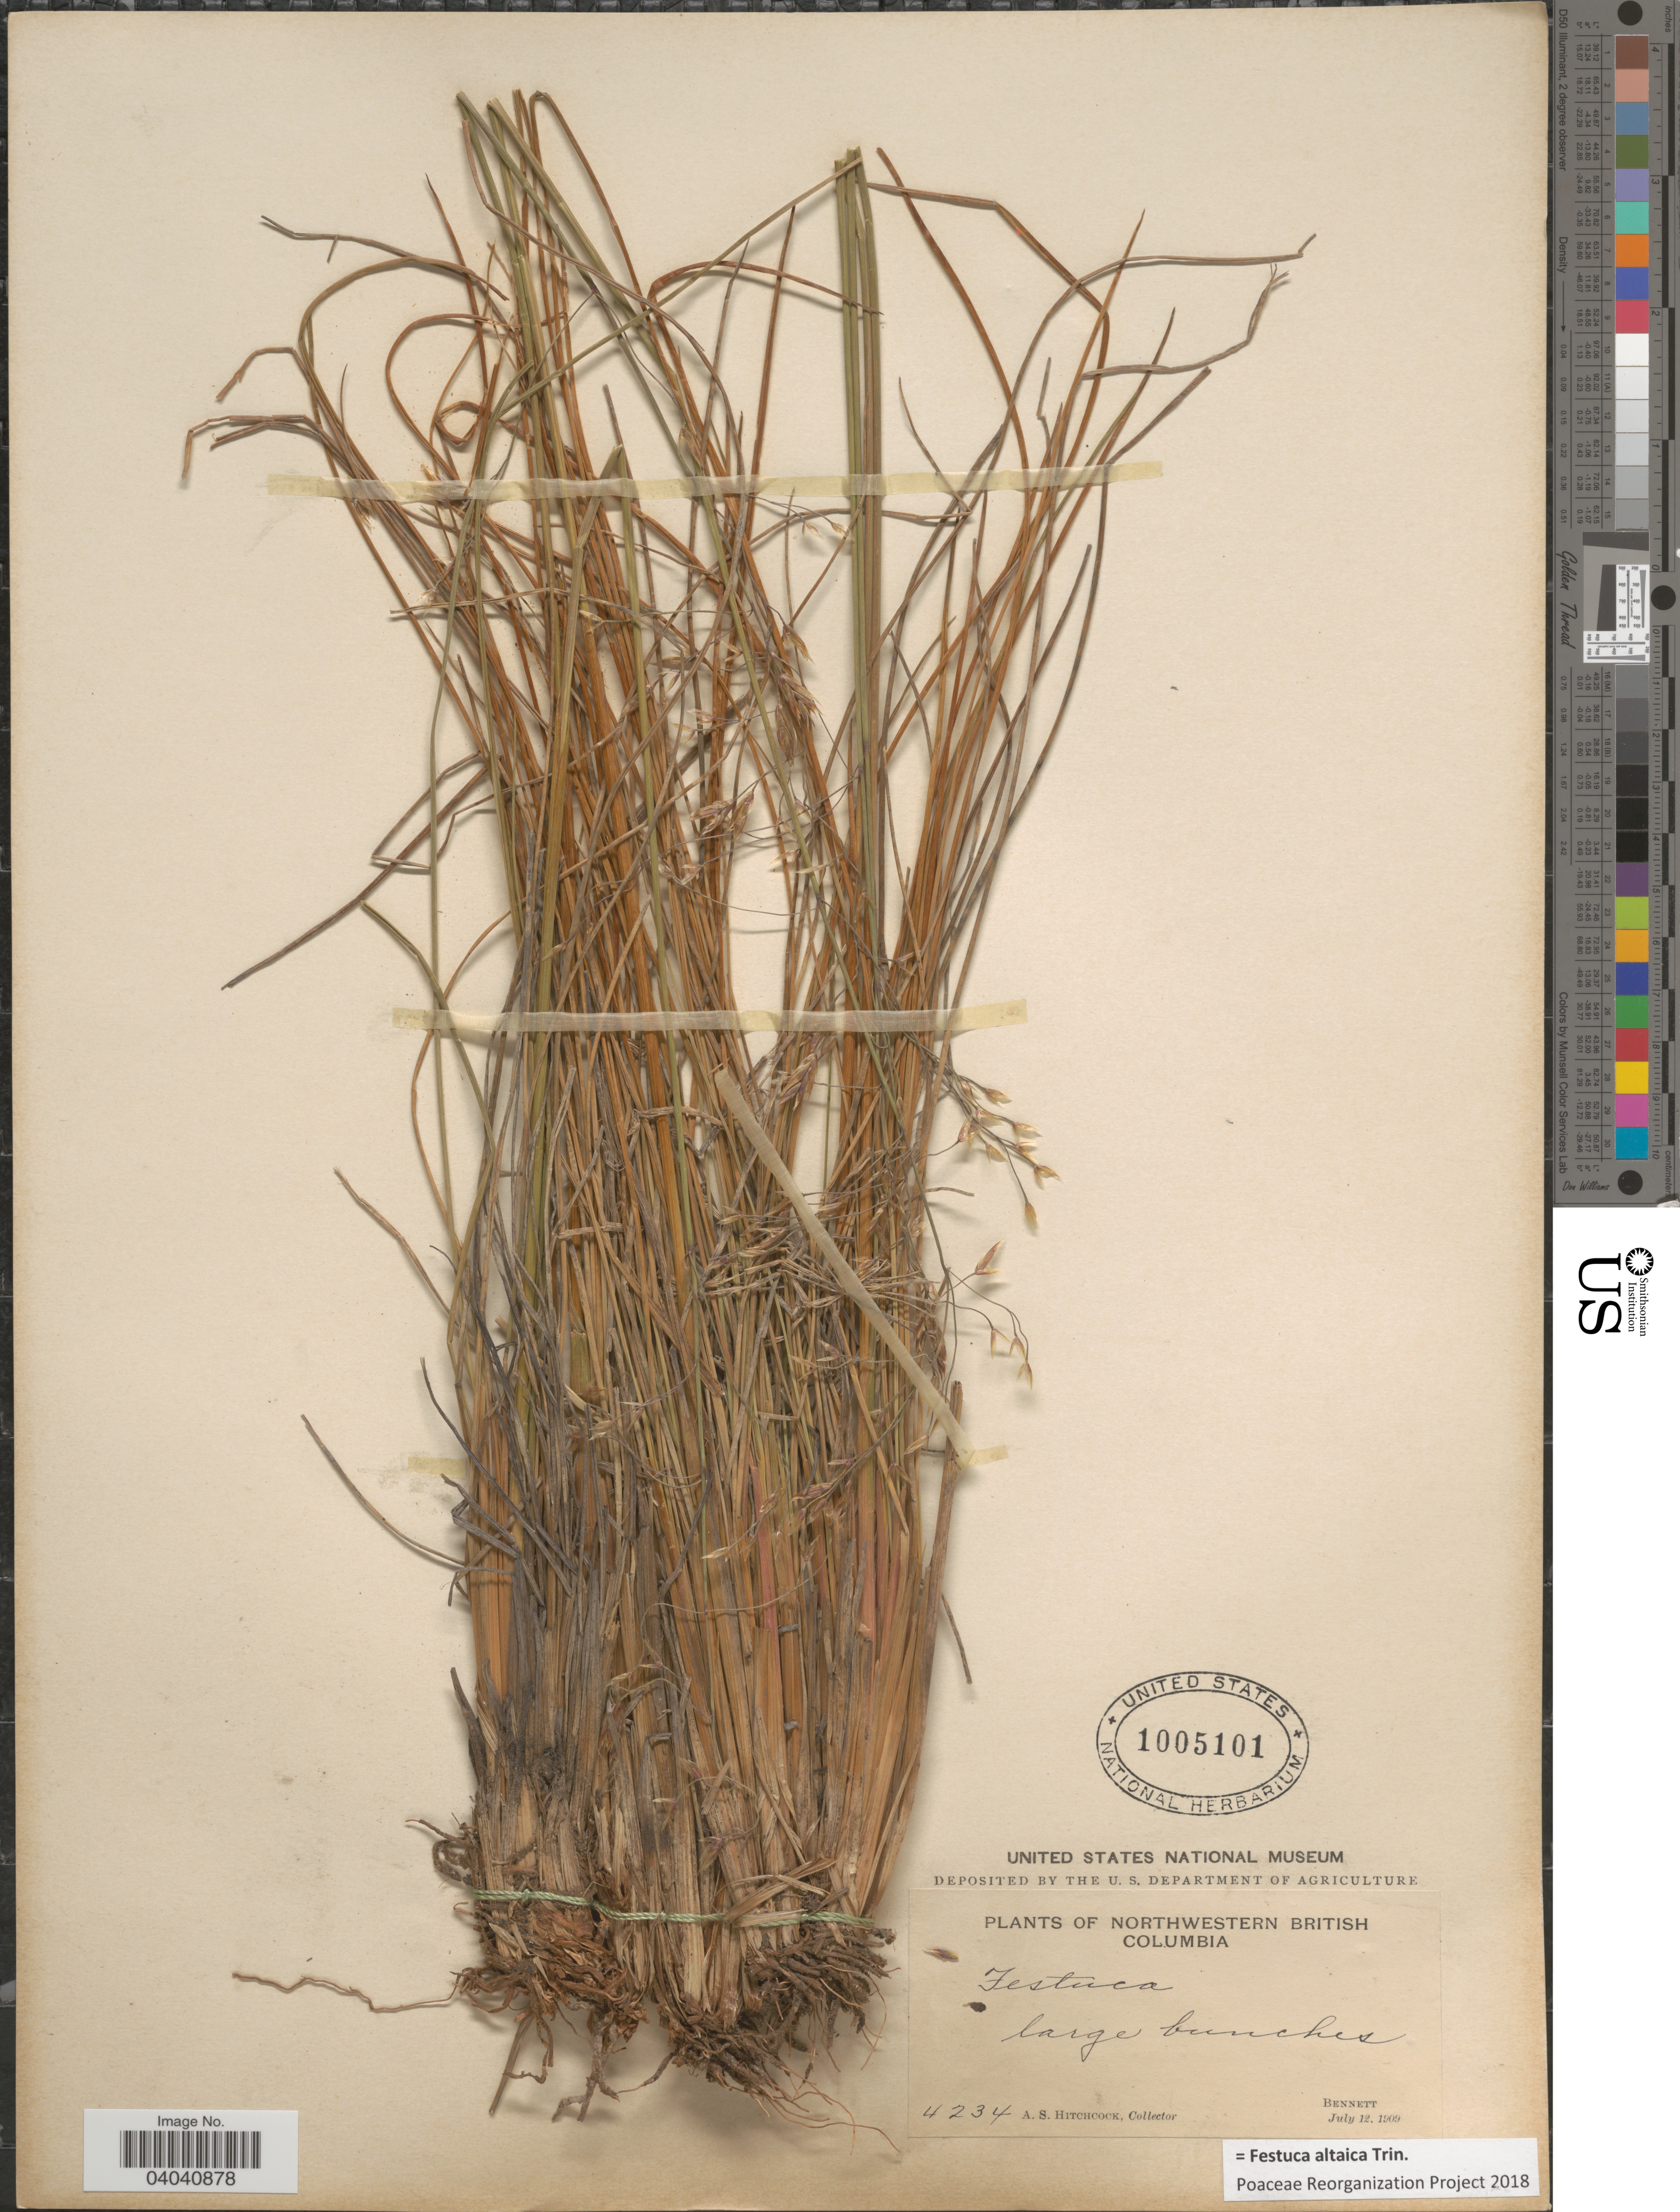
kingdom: Plantae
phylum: Tracheophyta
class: Liliopsida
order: Poales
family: Poaceae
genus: Festuca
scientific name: Festuca altaica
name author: Trin.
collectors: A. S. Hitchcock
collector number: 4234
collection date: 1909-07-12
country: Canada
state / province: British Columbia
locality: Northwestern British Columbia. Bennett.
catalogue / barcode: US 1005101